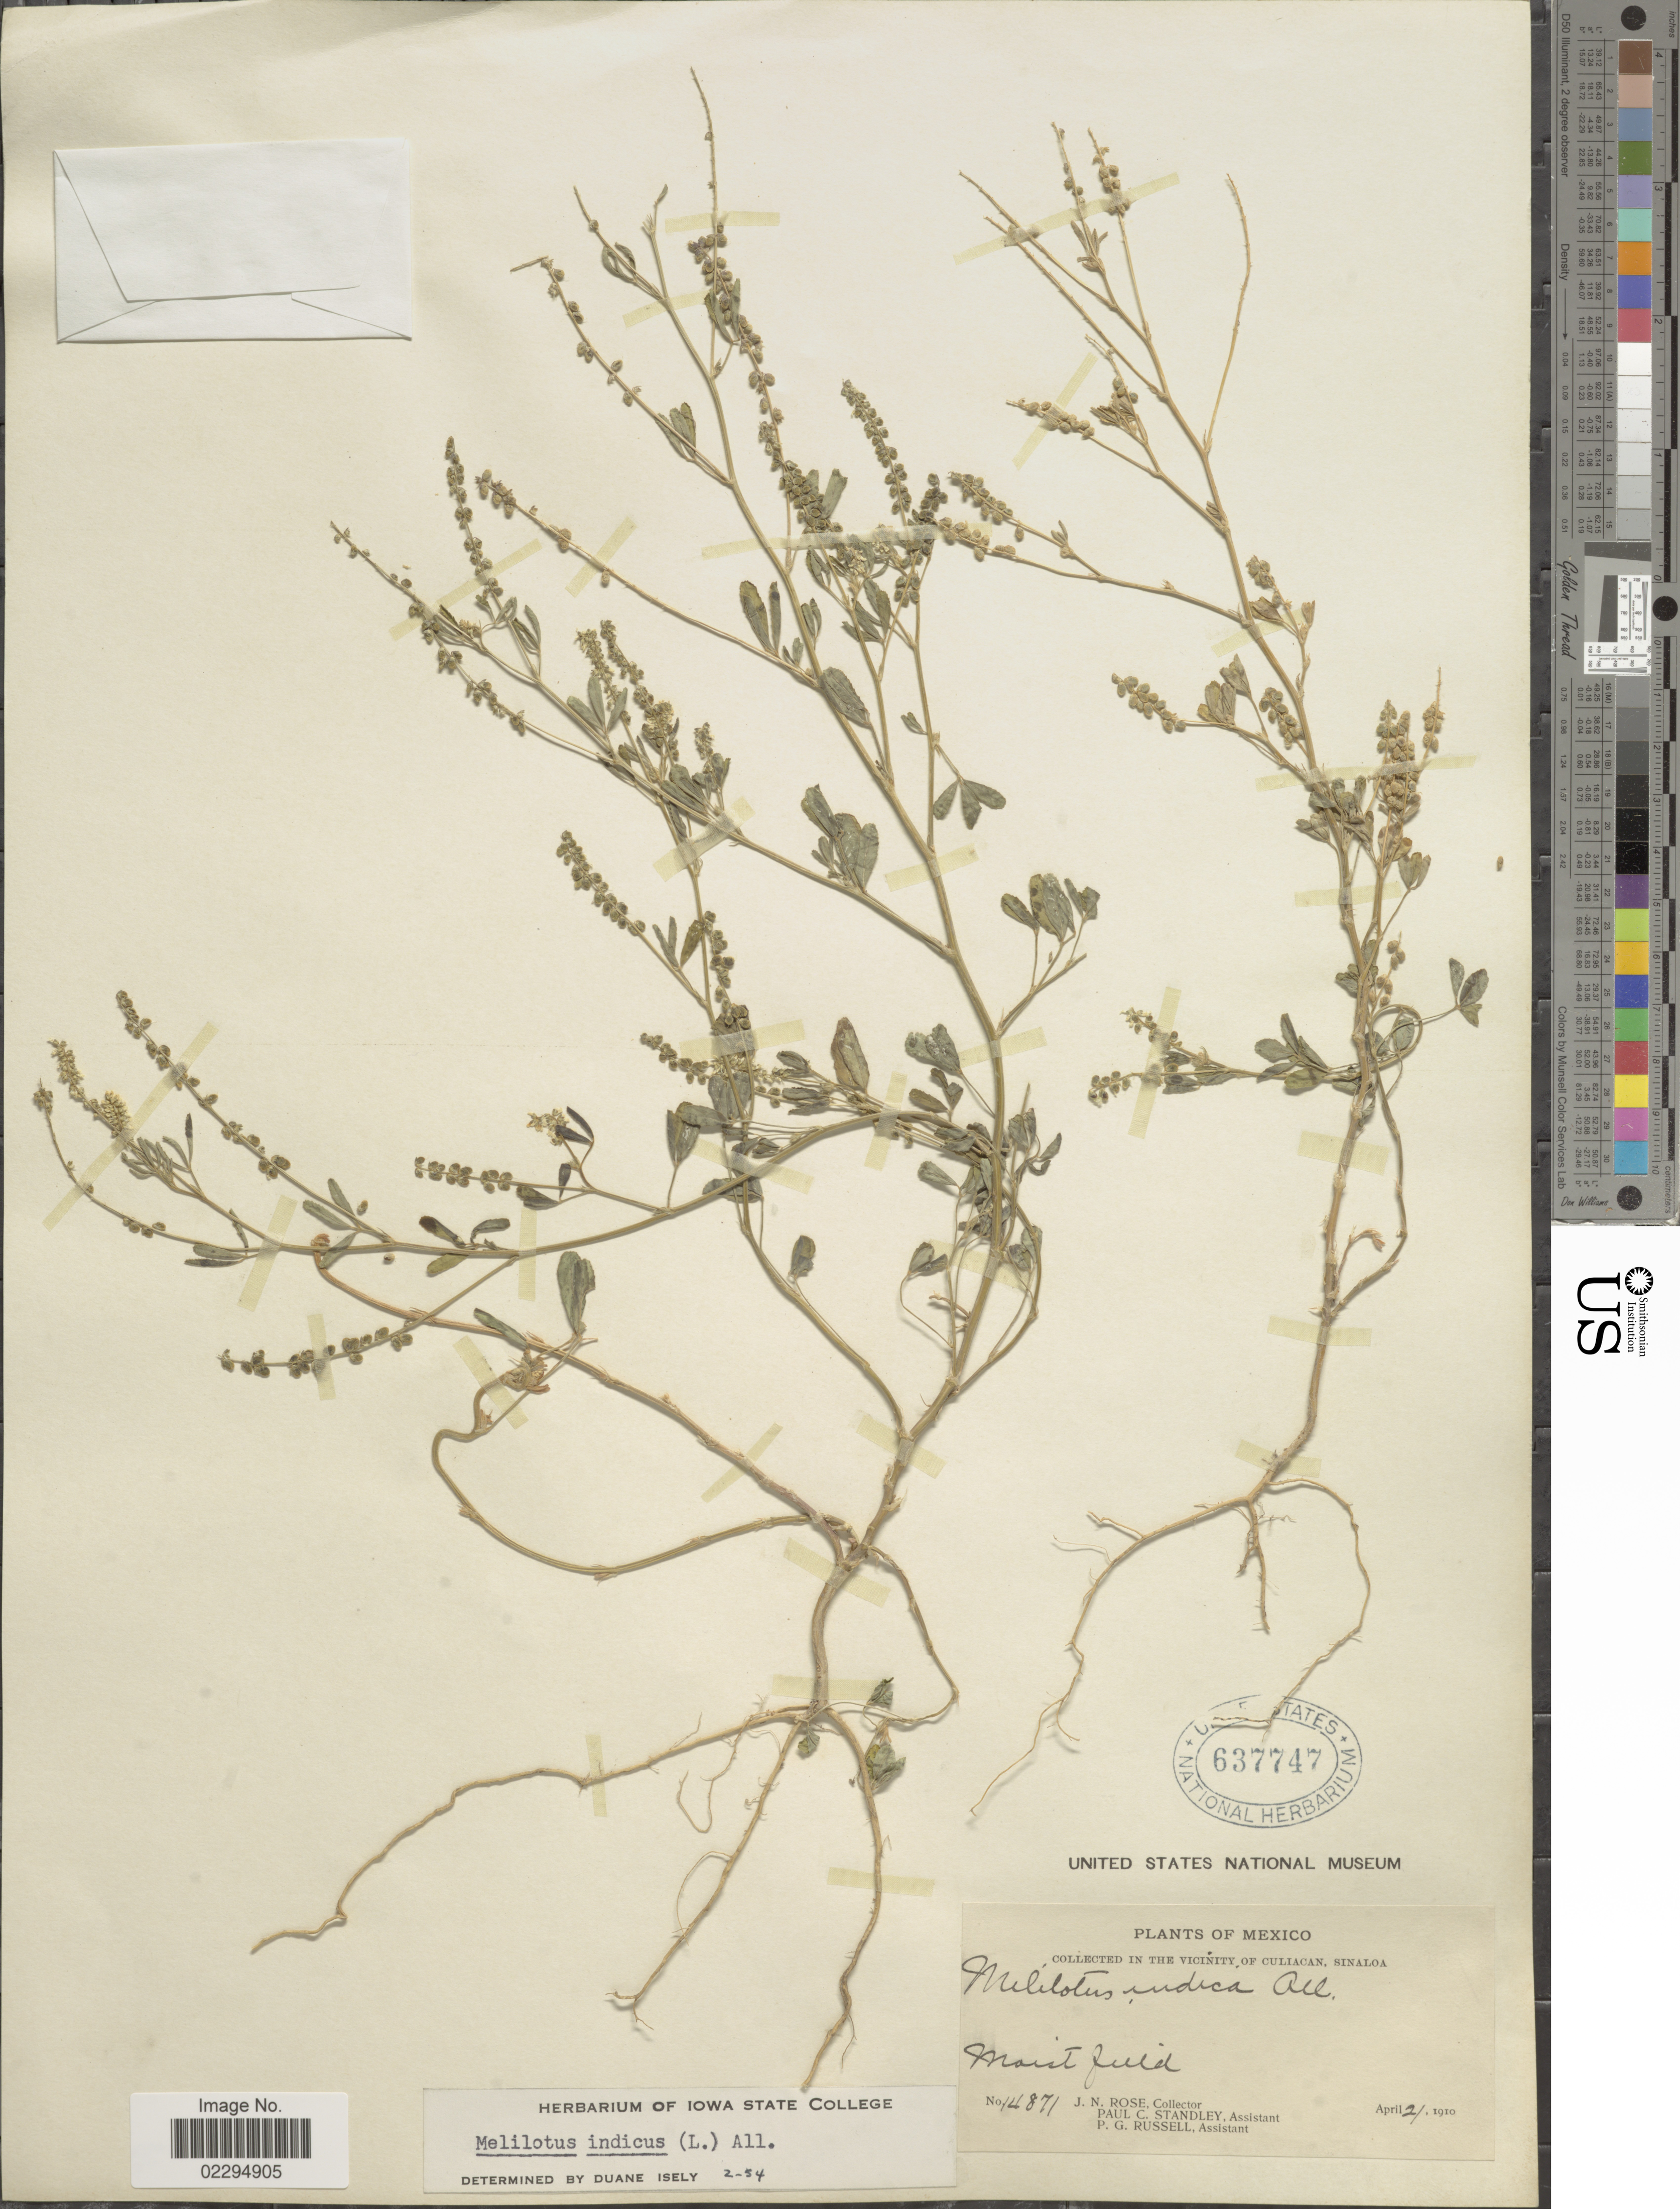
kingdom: Plantae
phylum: Tracheophyta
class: Magnoliopsida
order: Fabales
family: Fabaceae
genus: Melilotus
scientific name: Melilotus indicus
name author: (L.) All.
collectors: J. N. Rose, P. C. Standley & P. G. Russell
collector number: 14871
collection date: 1910-04-21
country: Mexico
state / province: Sinaloa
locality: In the vicinity of Culiacan, Moist field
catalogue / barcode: US 637747